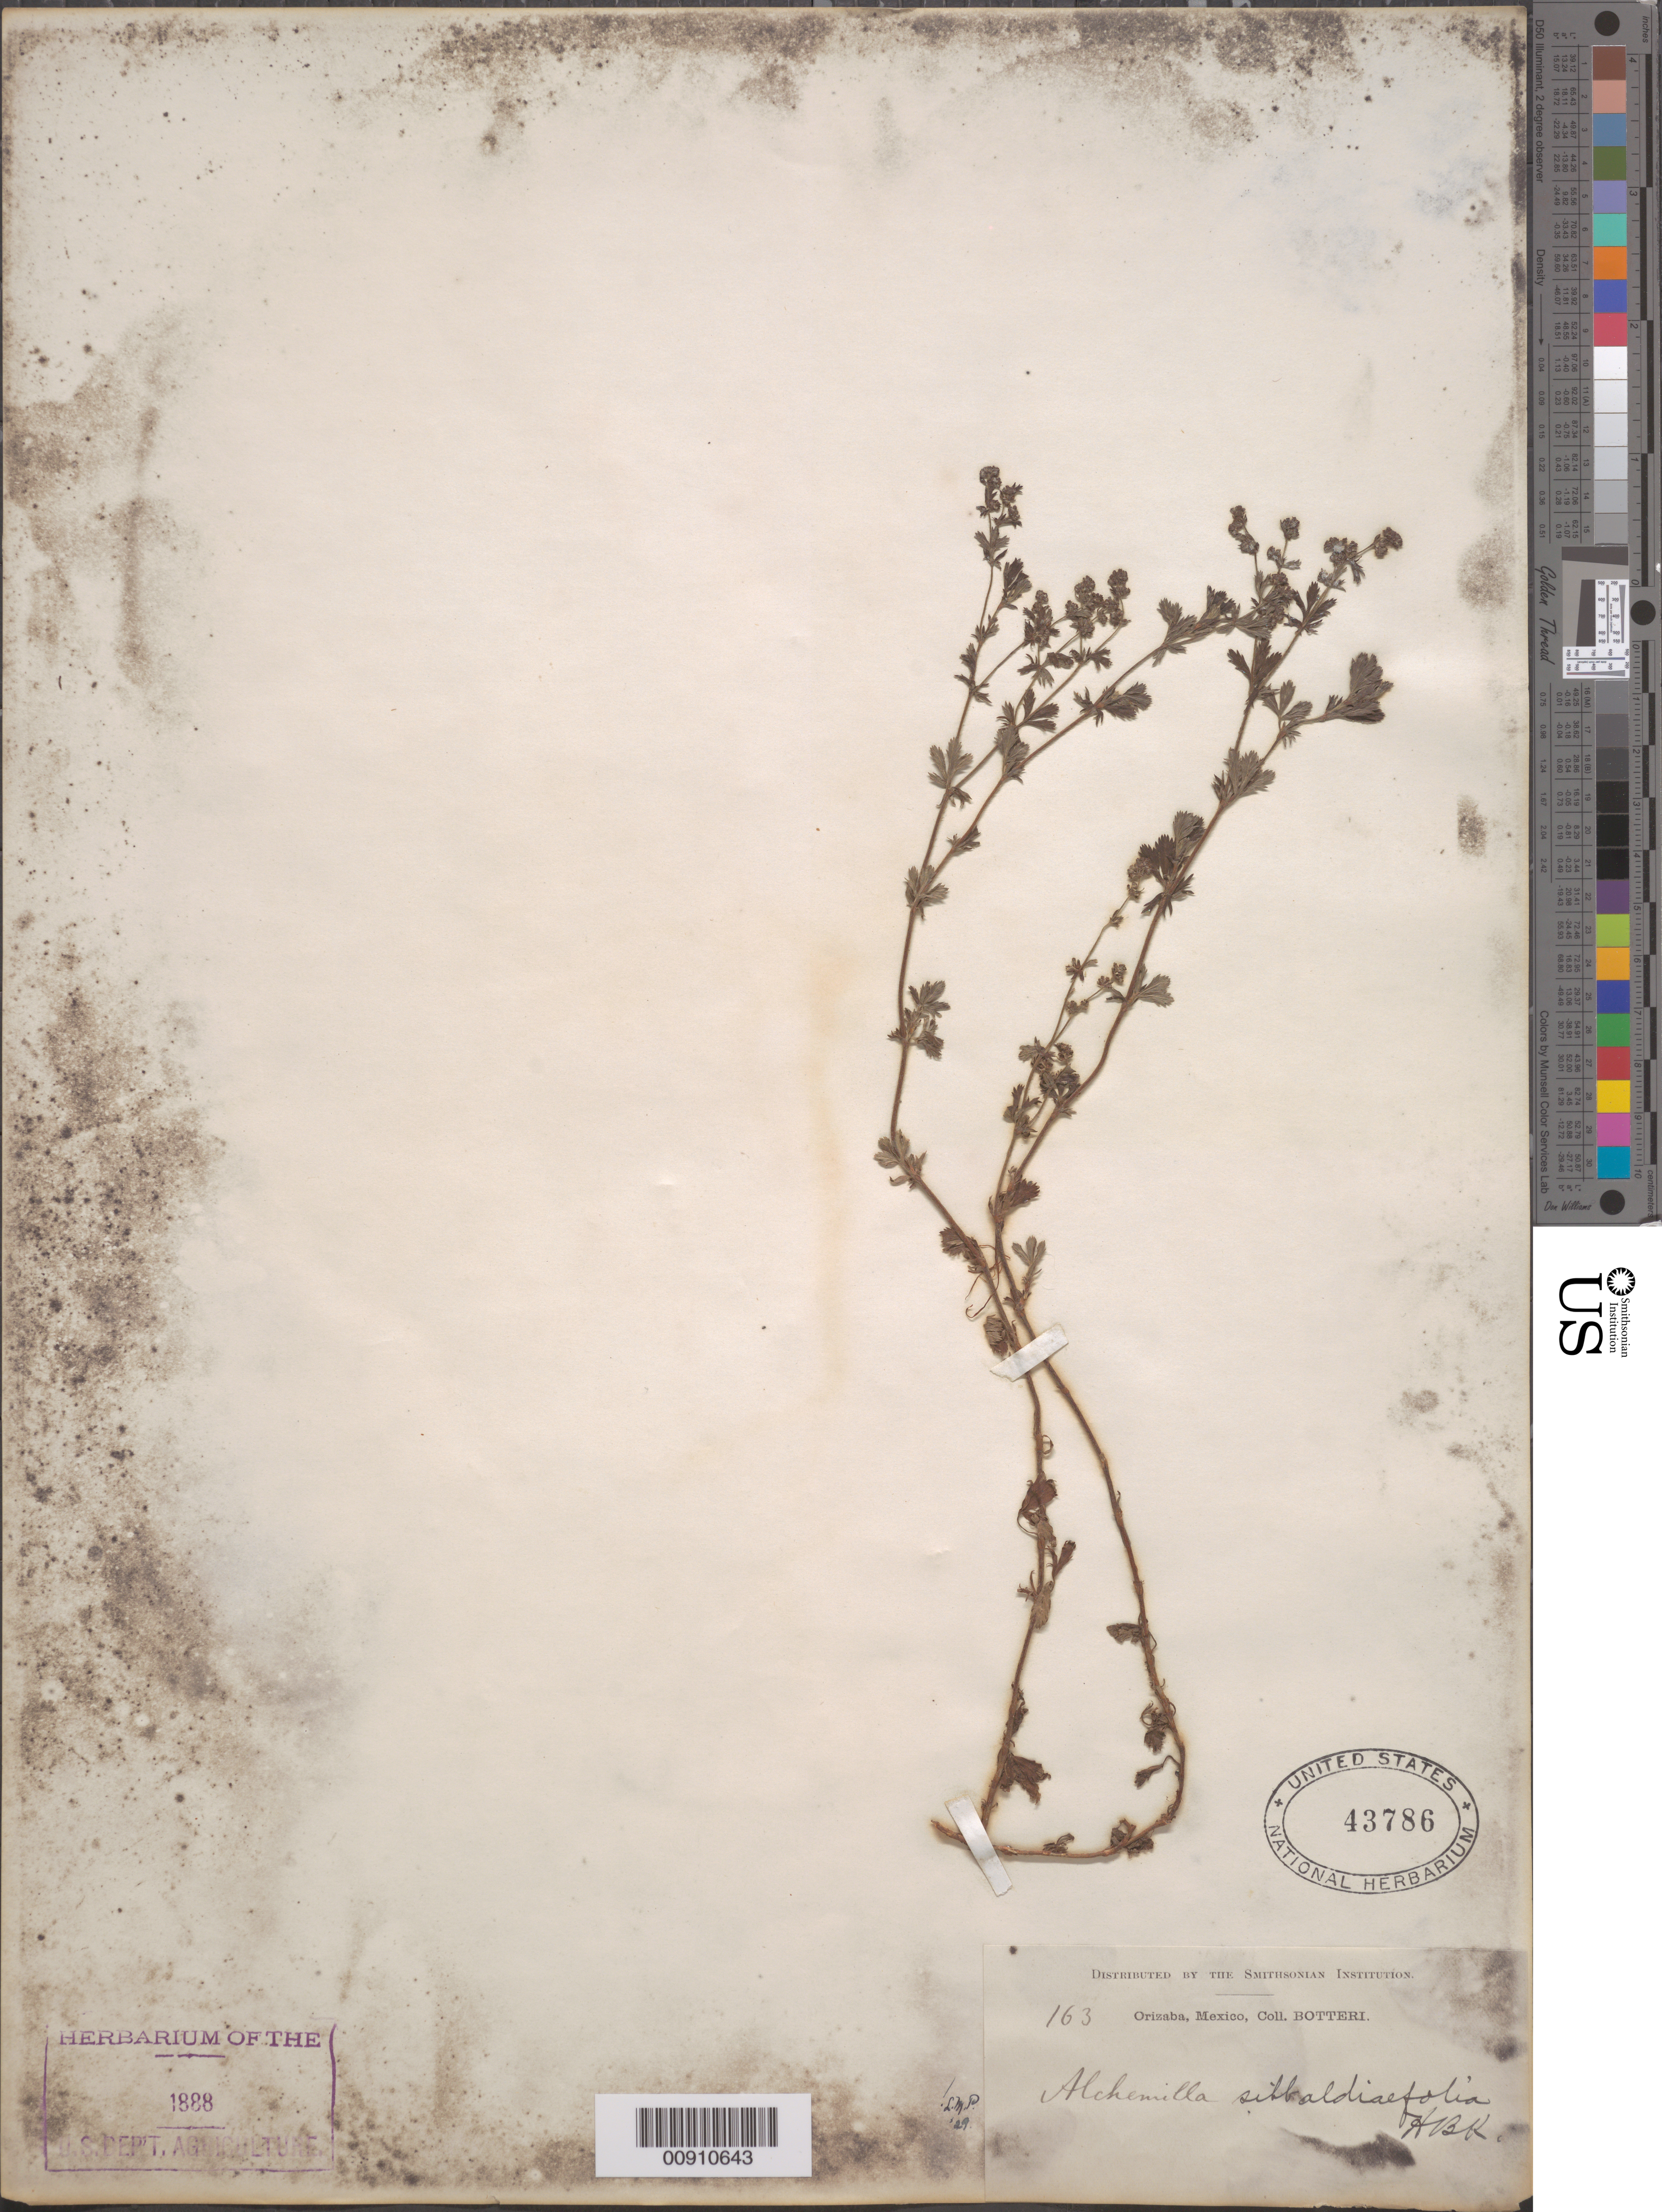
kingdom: Plantae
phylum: Tracheophyta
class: Magnoliopsida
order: Rosales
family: Rosaceae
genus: Lachemilla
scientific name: Lachemilla sibbaldiifolia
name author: (Kunth) Rydb.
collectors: M. Botteri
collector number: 163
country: Mexico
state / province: Veracruz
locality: Orizaba.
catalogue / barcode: US 43786